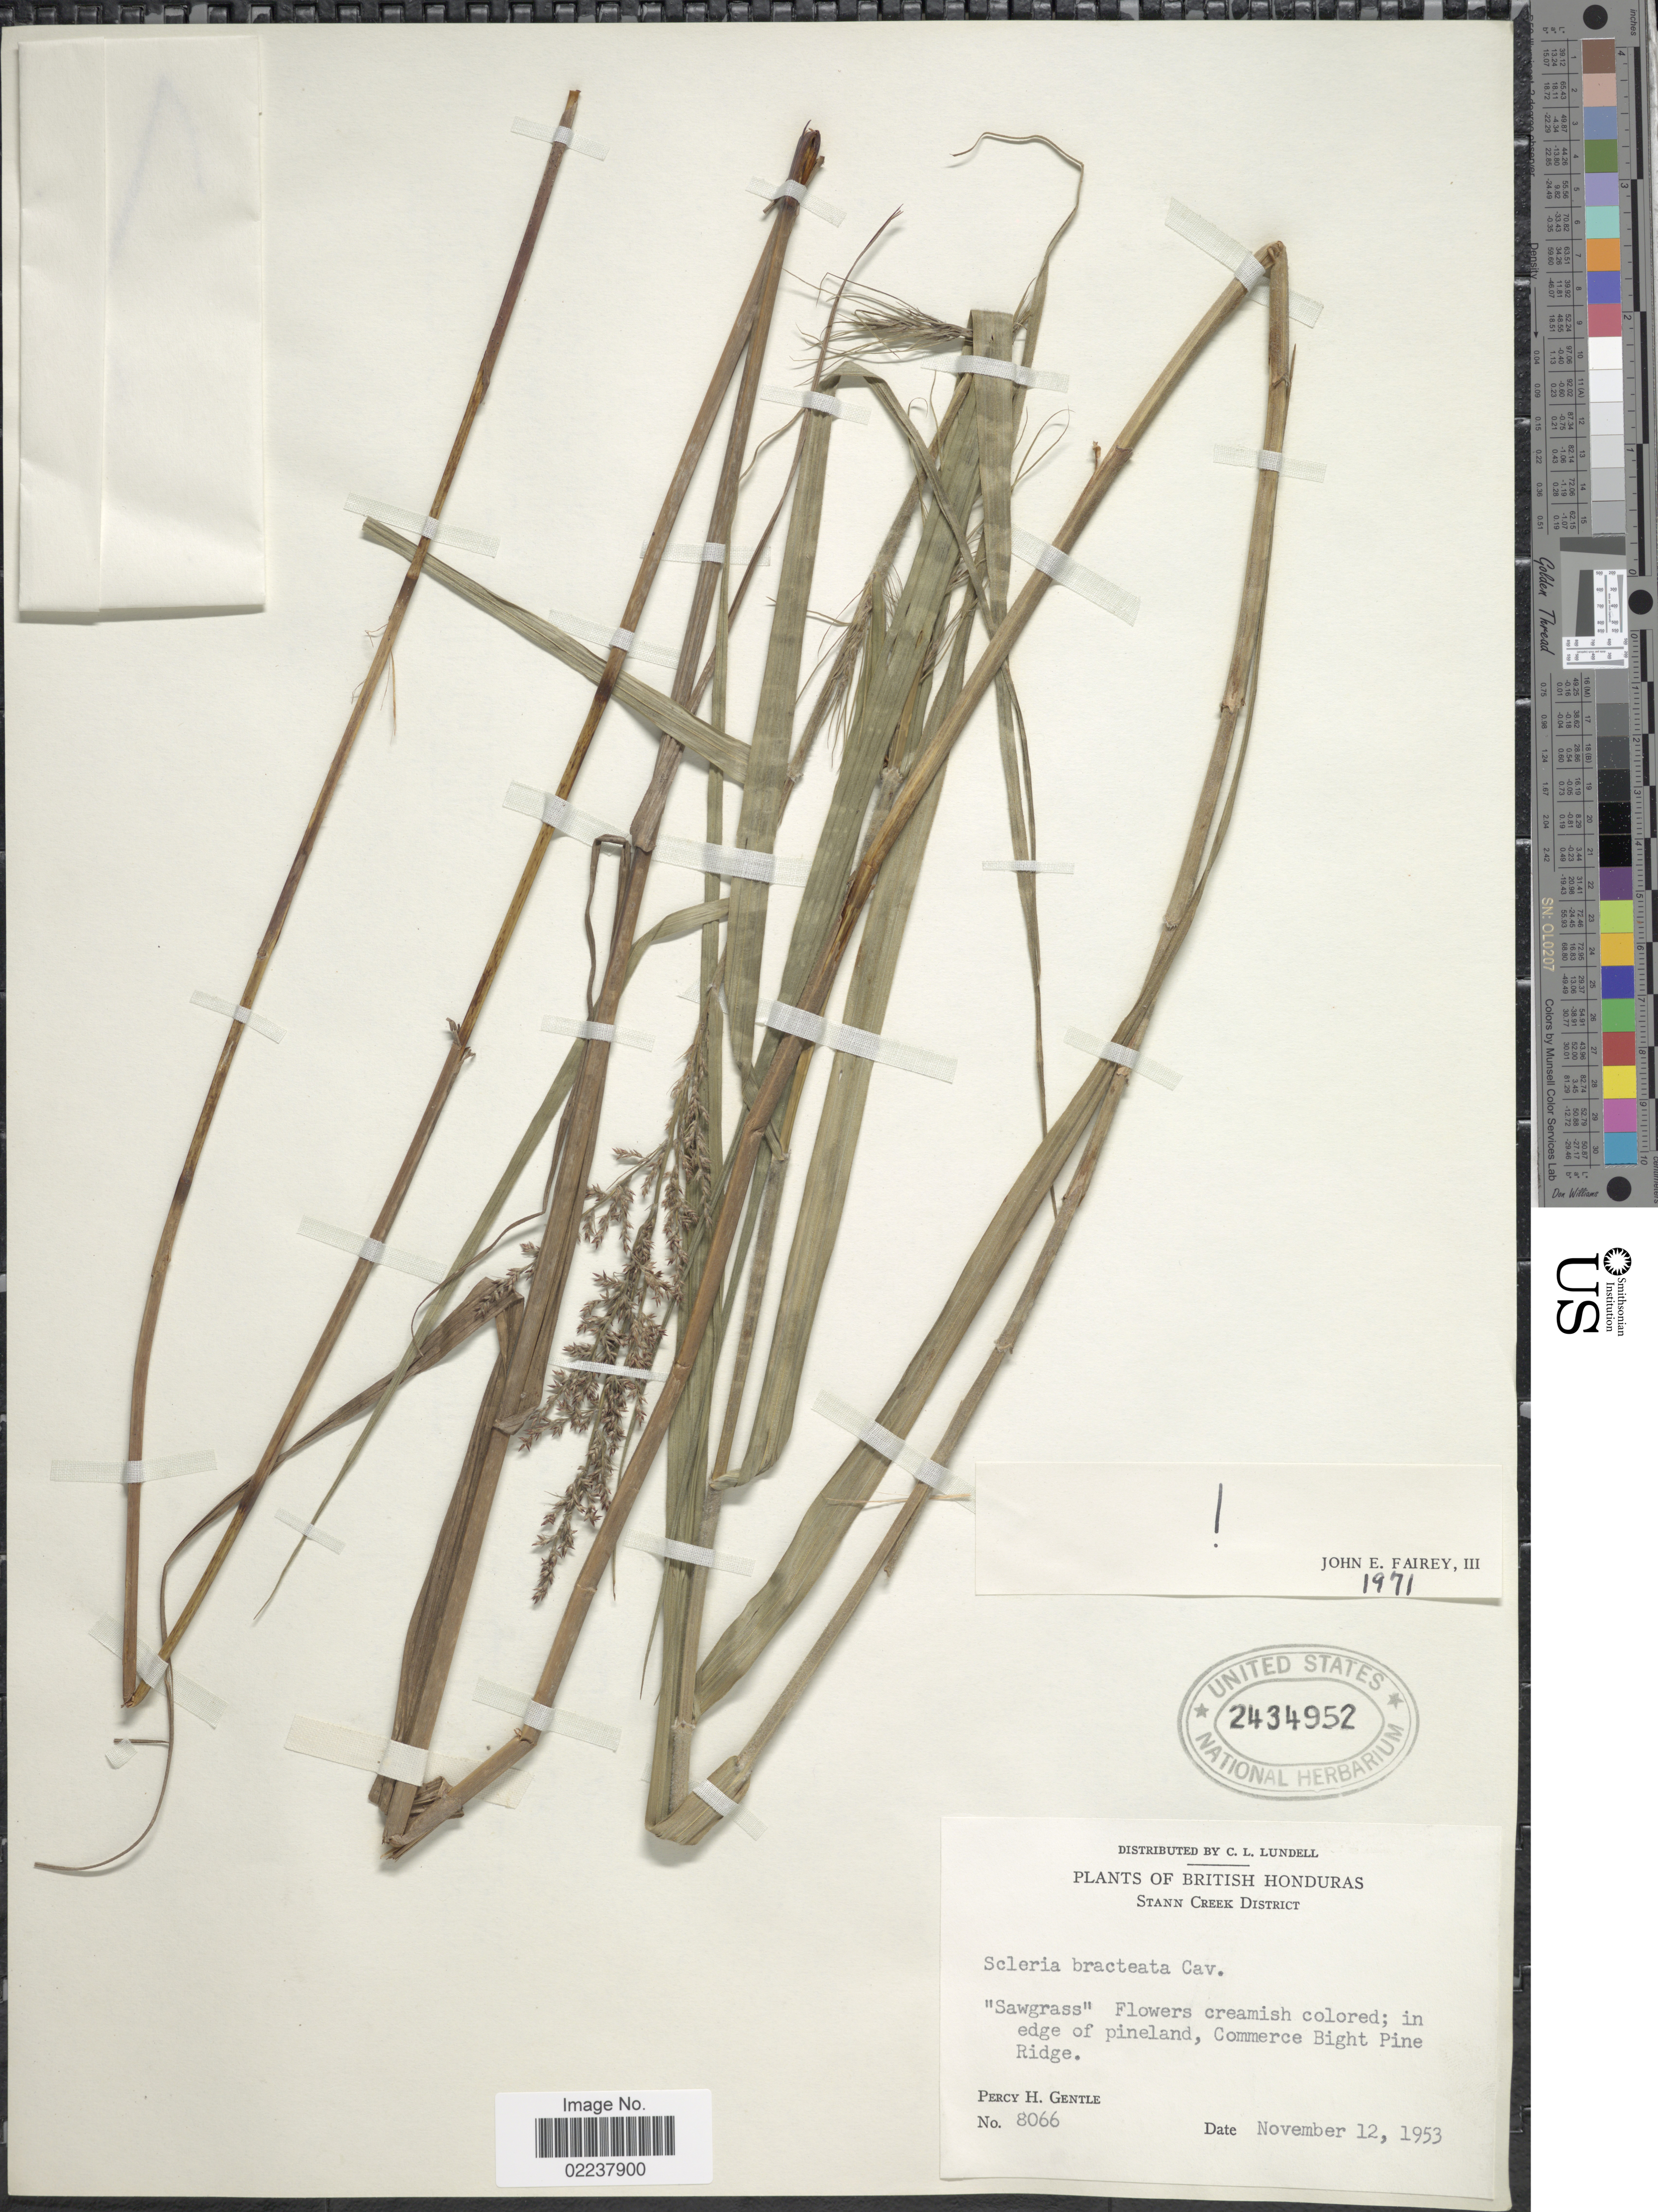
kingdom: Plantae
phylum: Tracheophyta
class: Liliopsida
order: Poales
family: Cyperaceae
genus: Scleria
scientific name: Scleria bracteata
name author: Cav.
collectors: P. H. Gentle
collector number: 8066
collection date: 1953-11-12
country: Belize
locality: British Honduras, Stann Creek District, Commerce Bight Pine Ridge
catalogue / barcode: US 2434952